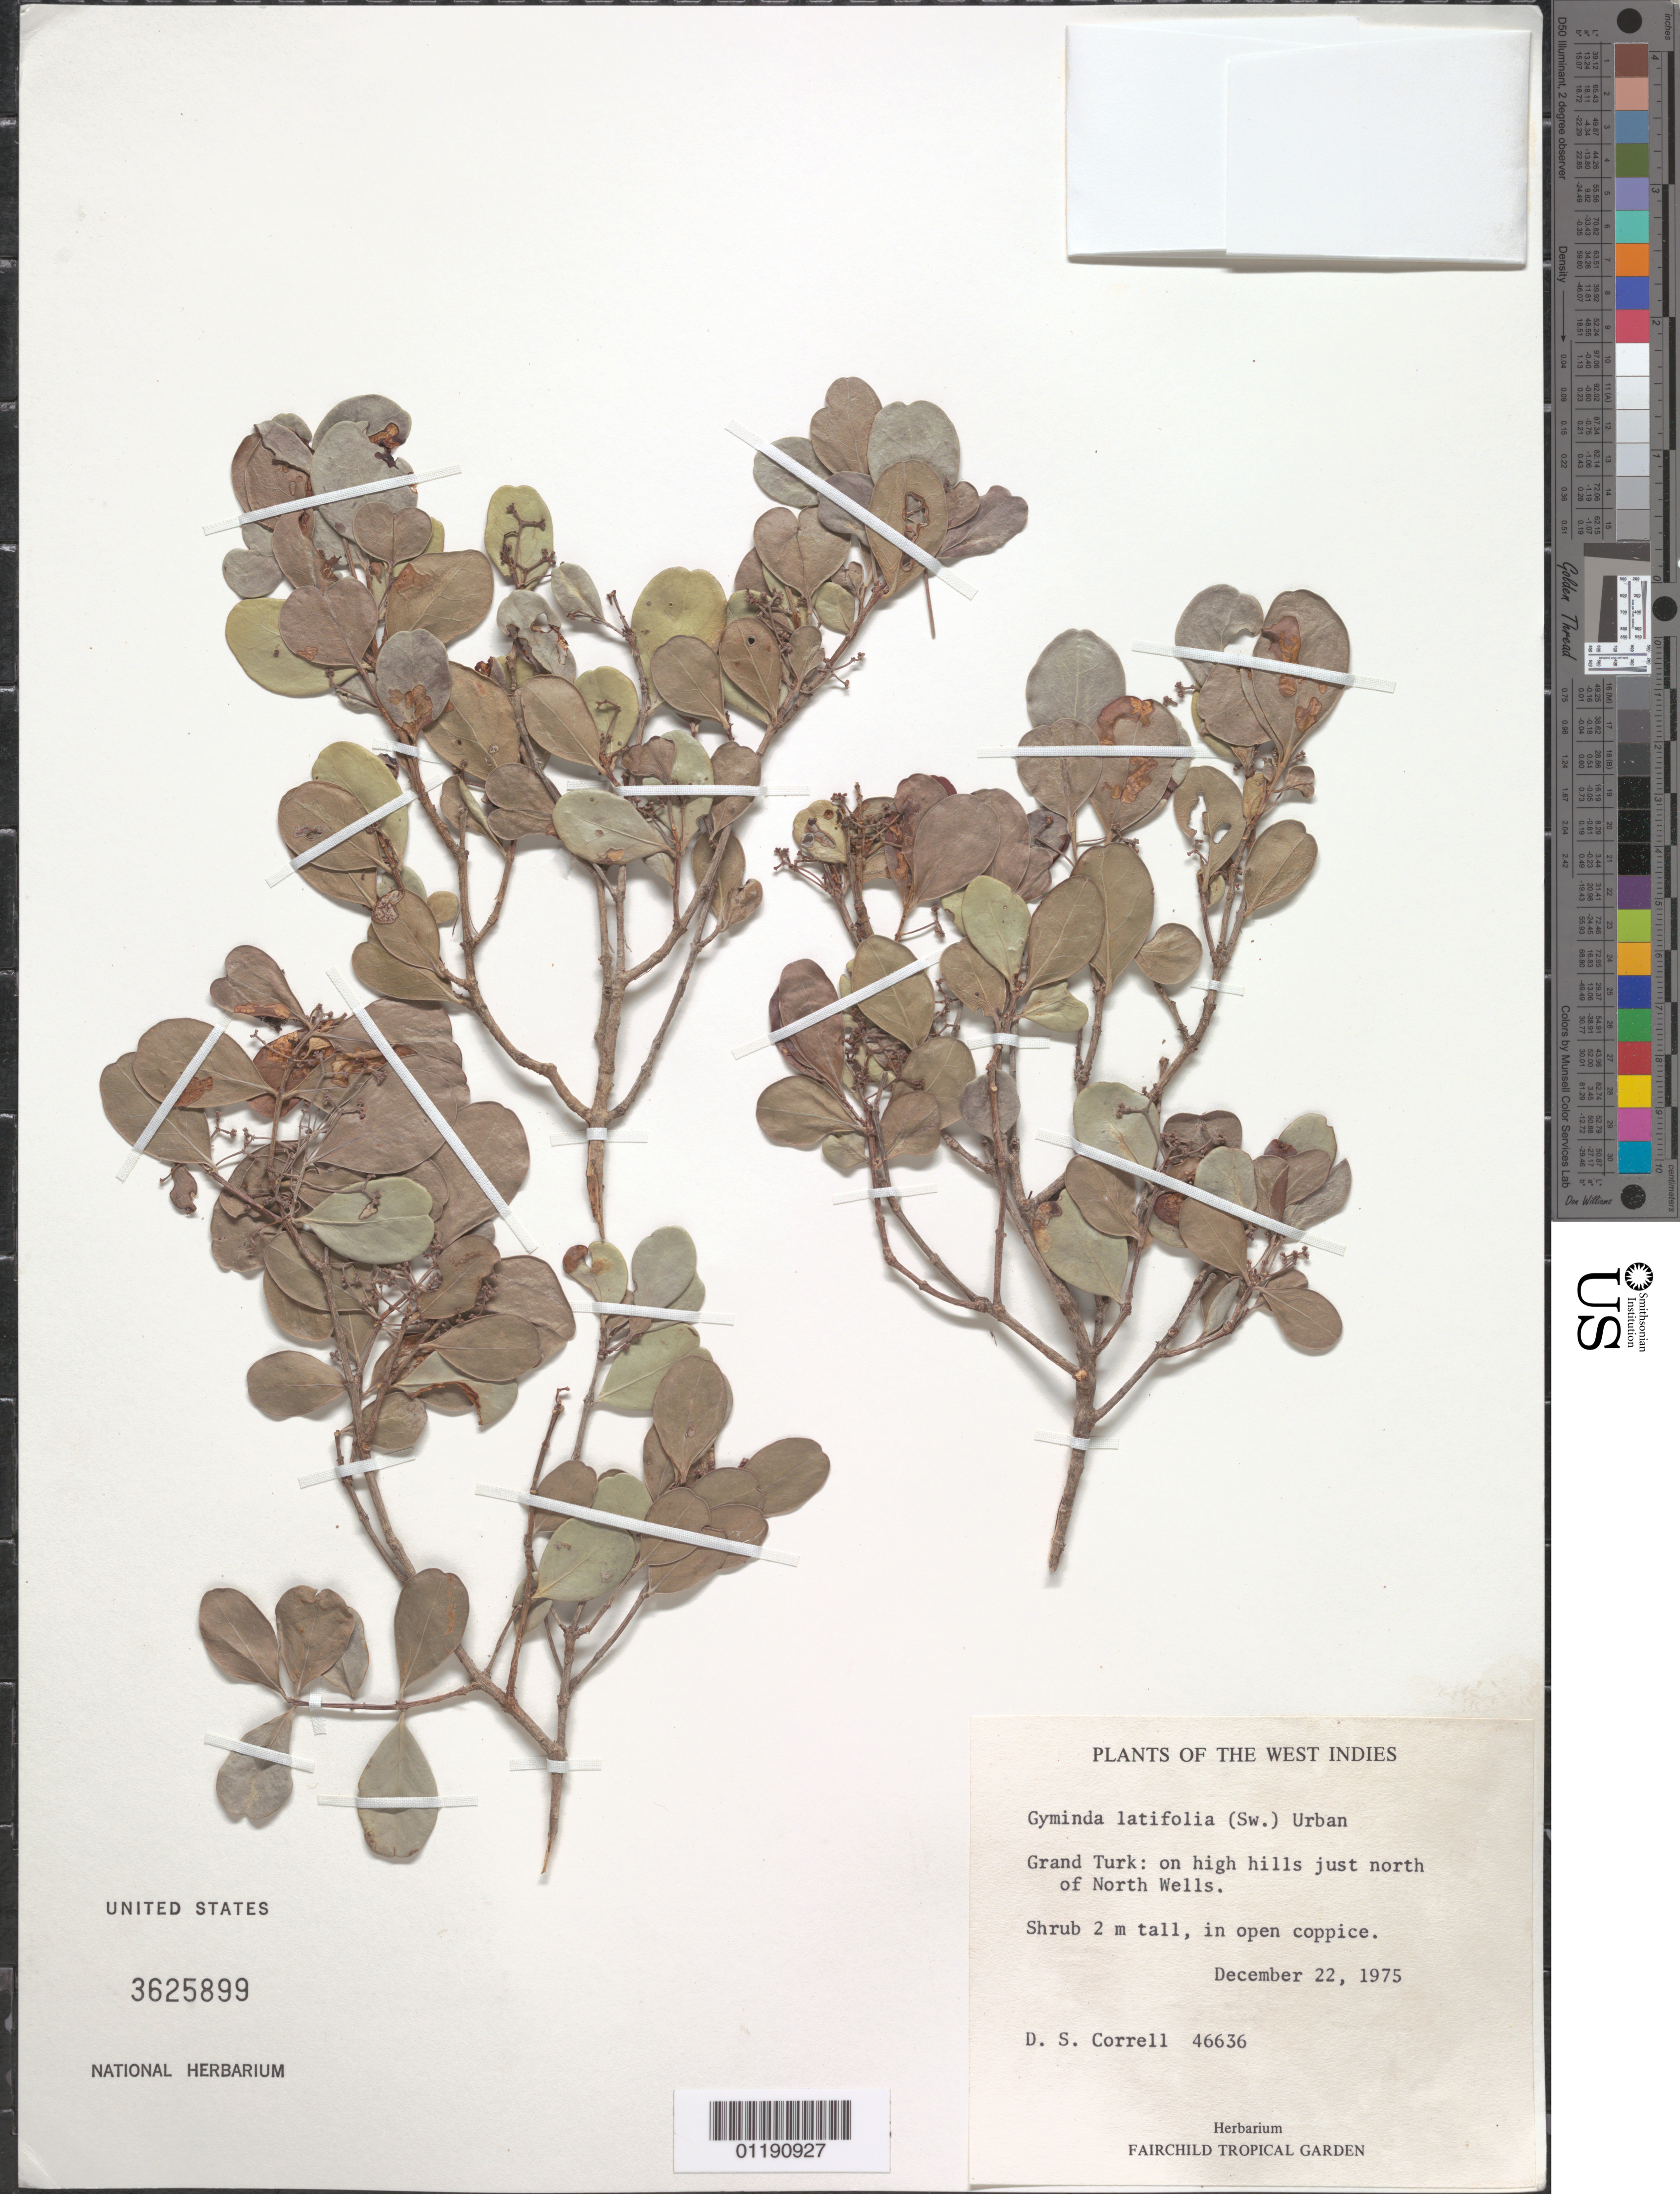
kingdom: Plantae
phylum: Tracheophyta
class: Magnoliopsida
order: Celastrales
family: Celastraceae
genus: Gyminda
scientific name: Gyminda latifolia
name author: (Sw.) Urb.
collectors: D. S. Correll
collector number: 46636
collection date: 1975-12-22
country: Bahamas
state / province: Grand Turk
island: Grand Turk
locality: Grand Turk: on high hills just N of North Wells.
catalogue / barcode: US 3625899